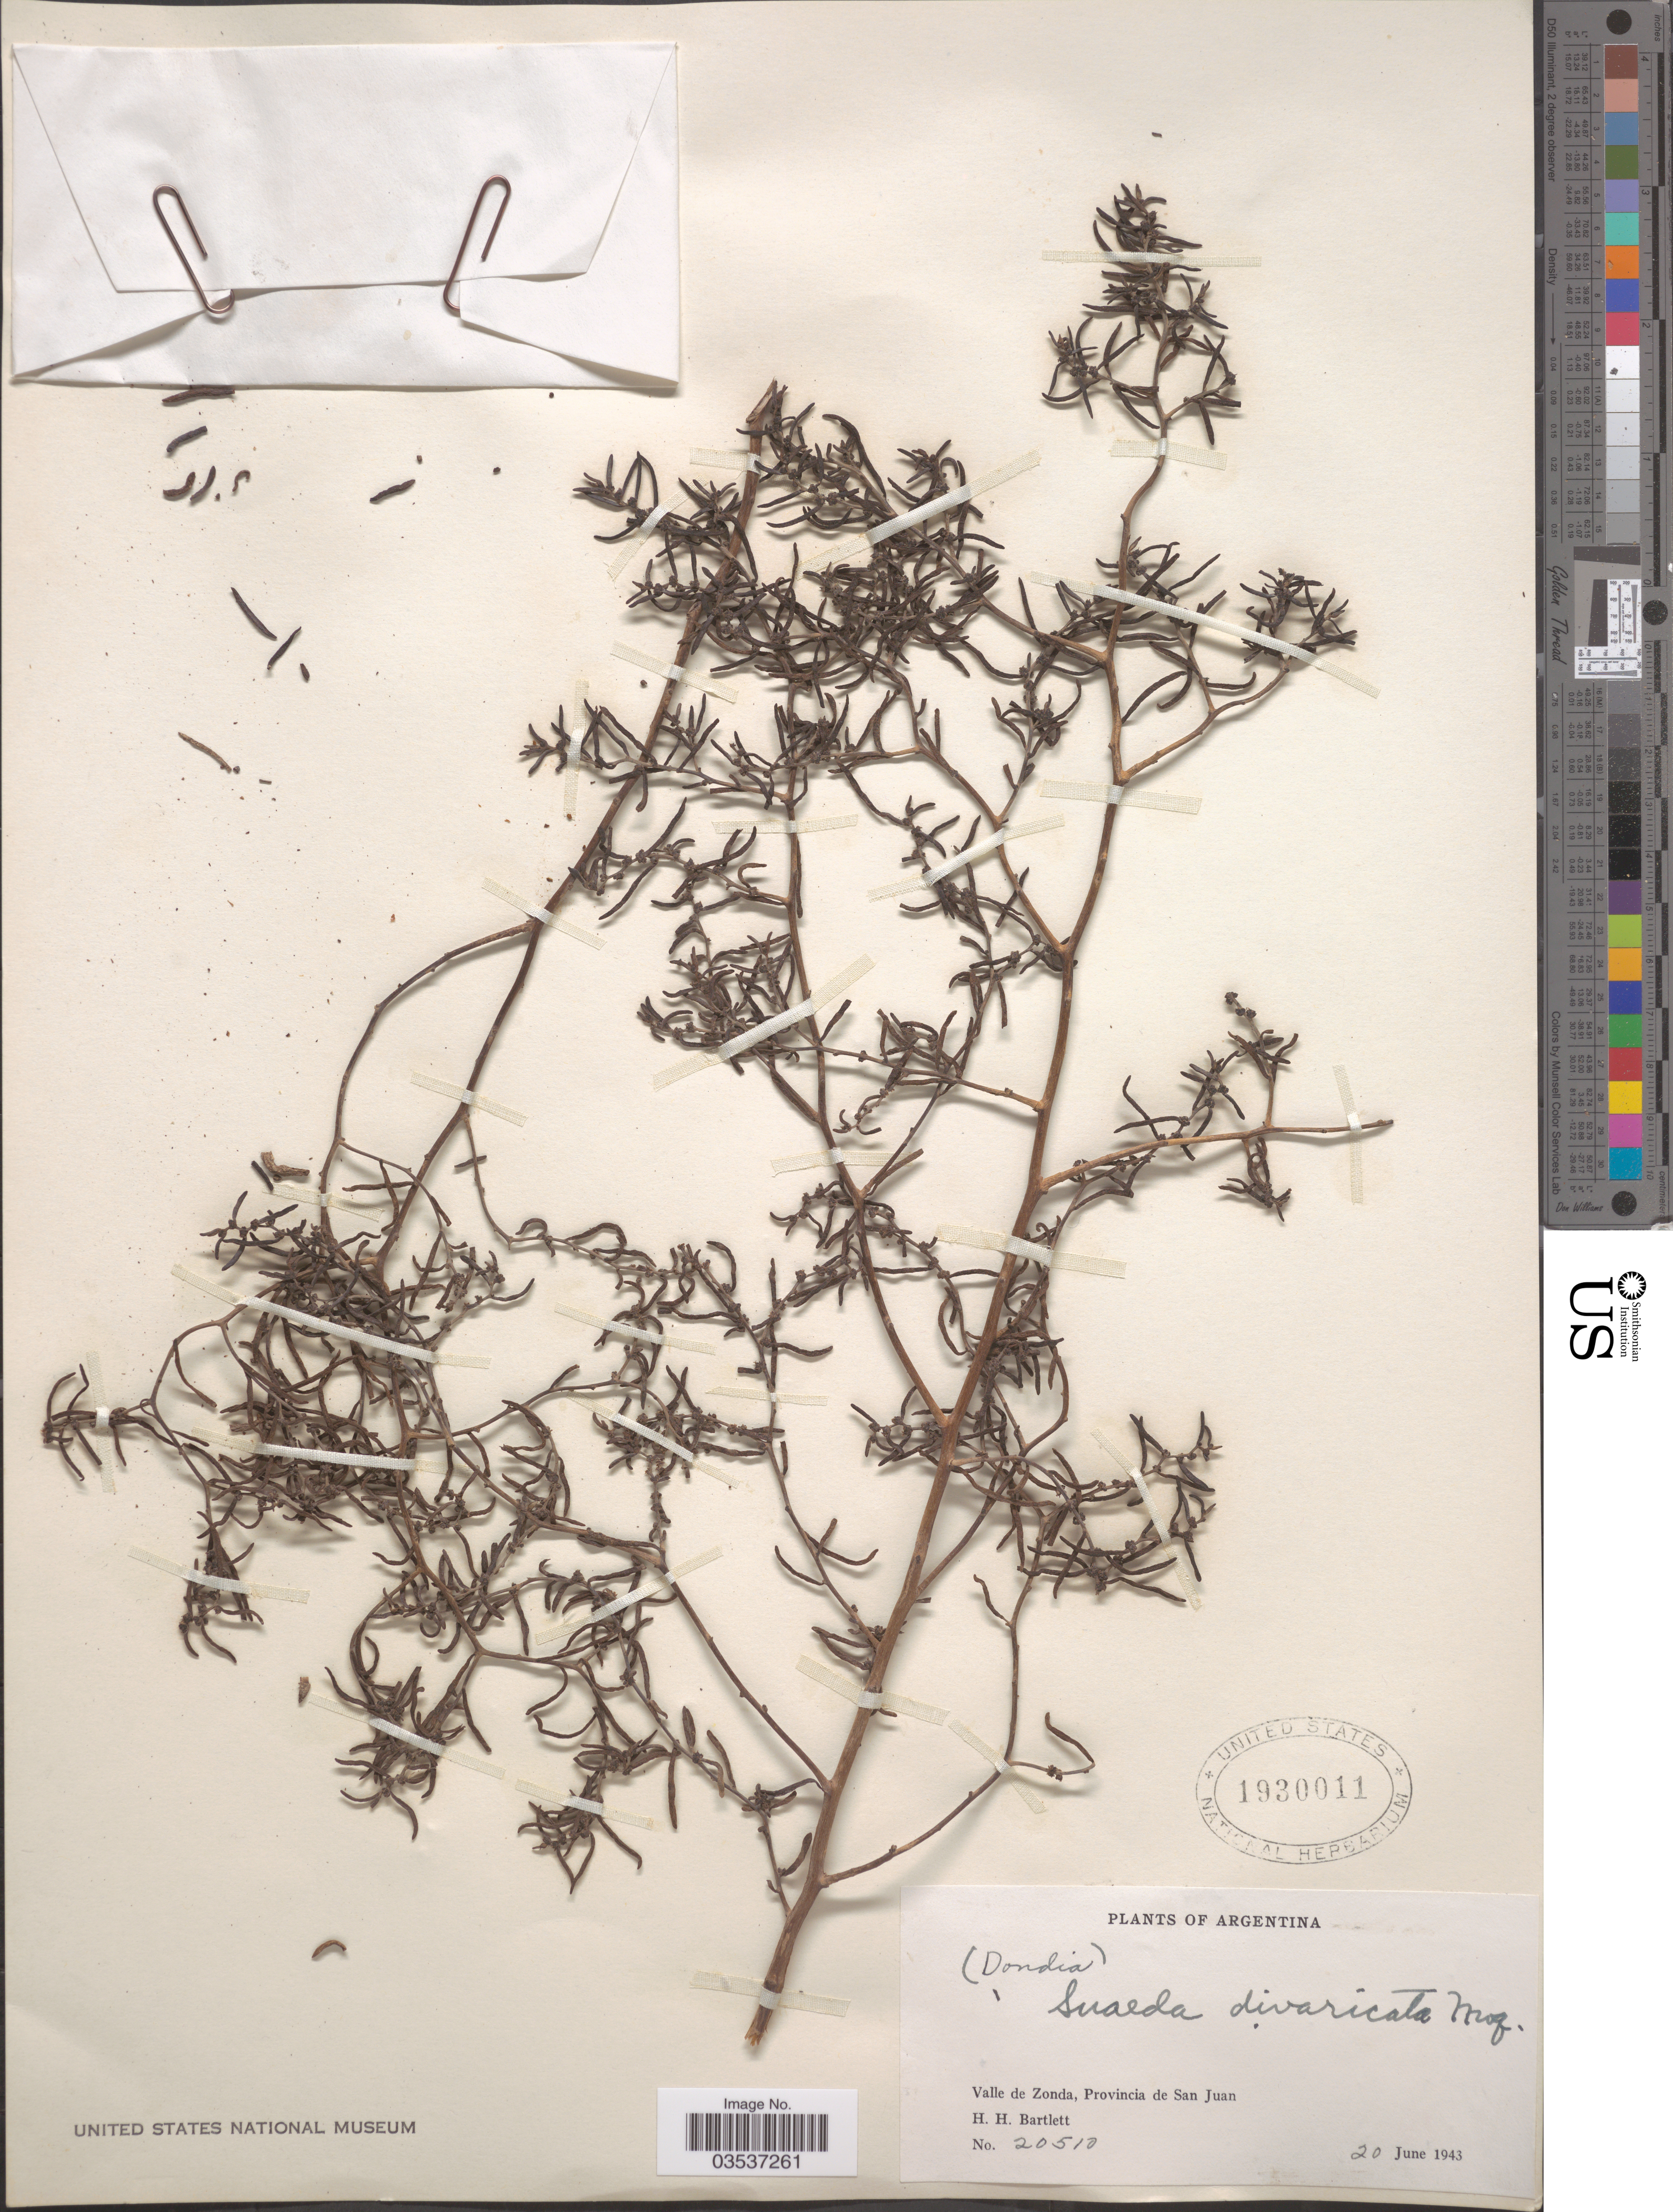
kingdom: Plantae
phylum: Tracheophyta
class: Magnoliopsida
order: Caryophyllales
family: Amaranthaceae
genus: Suaeda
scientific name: Suaeda divaricata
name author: Moq.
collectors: H. H. Bartlett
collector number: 20510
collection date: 1943-06-20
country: Argentina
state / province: San Juan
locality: Valle de Zonda.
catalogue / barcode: US 1930011